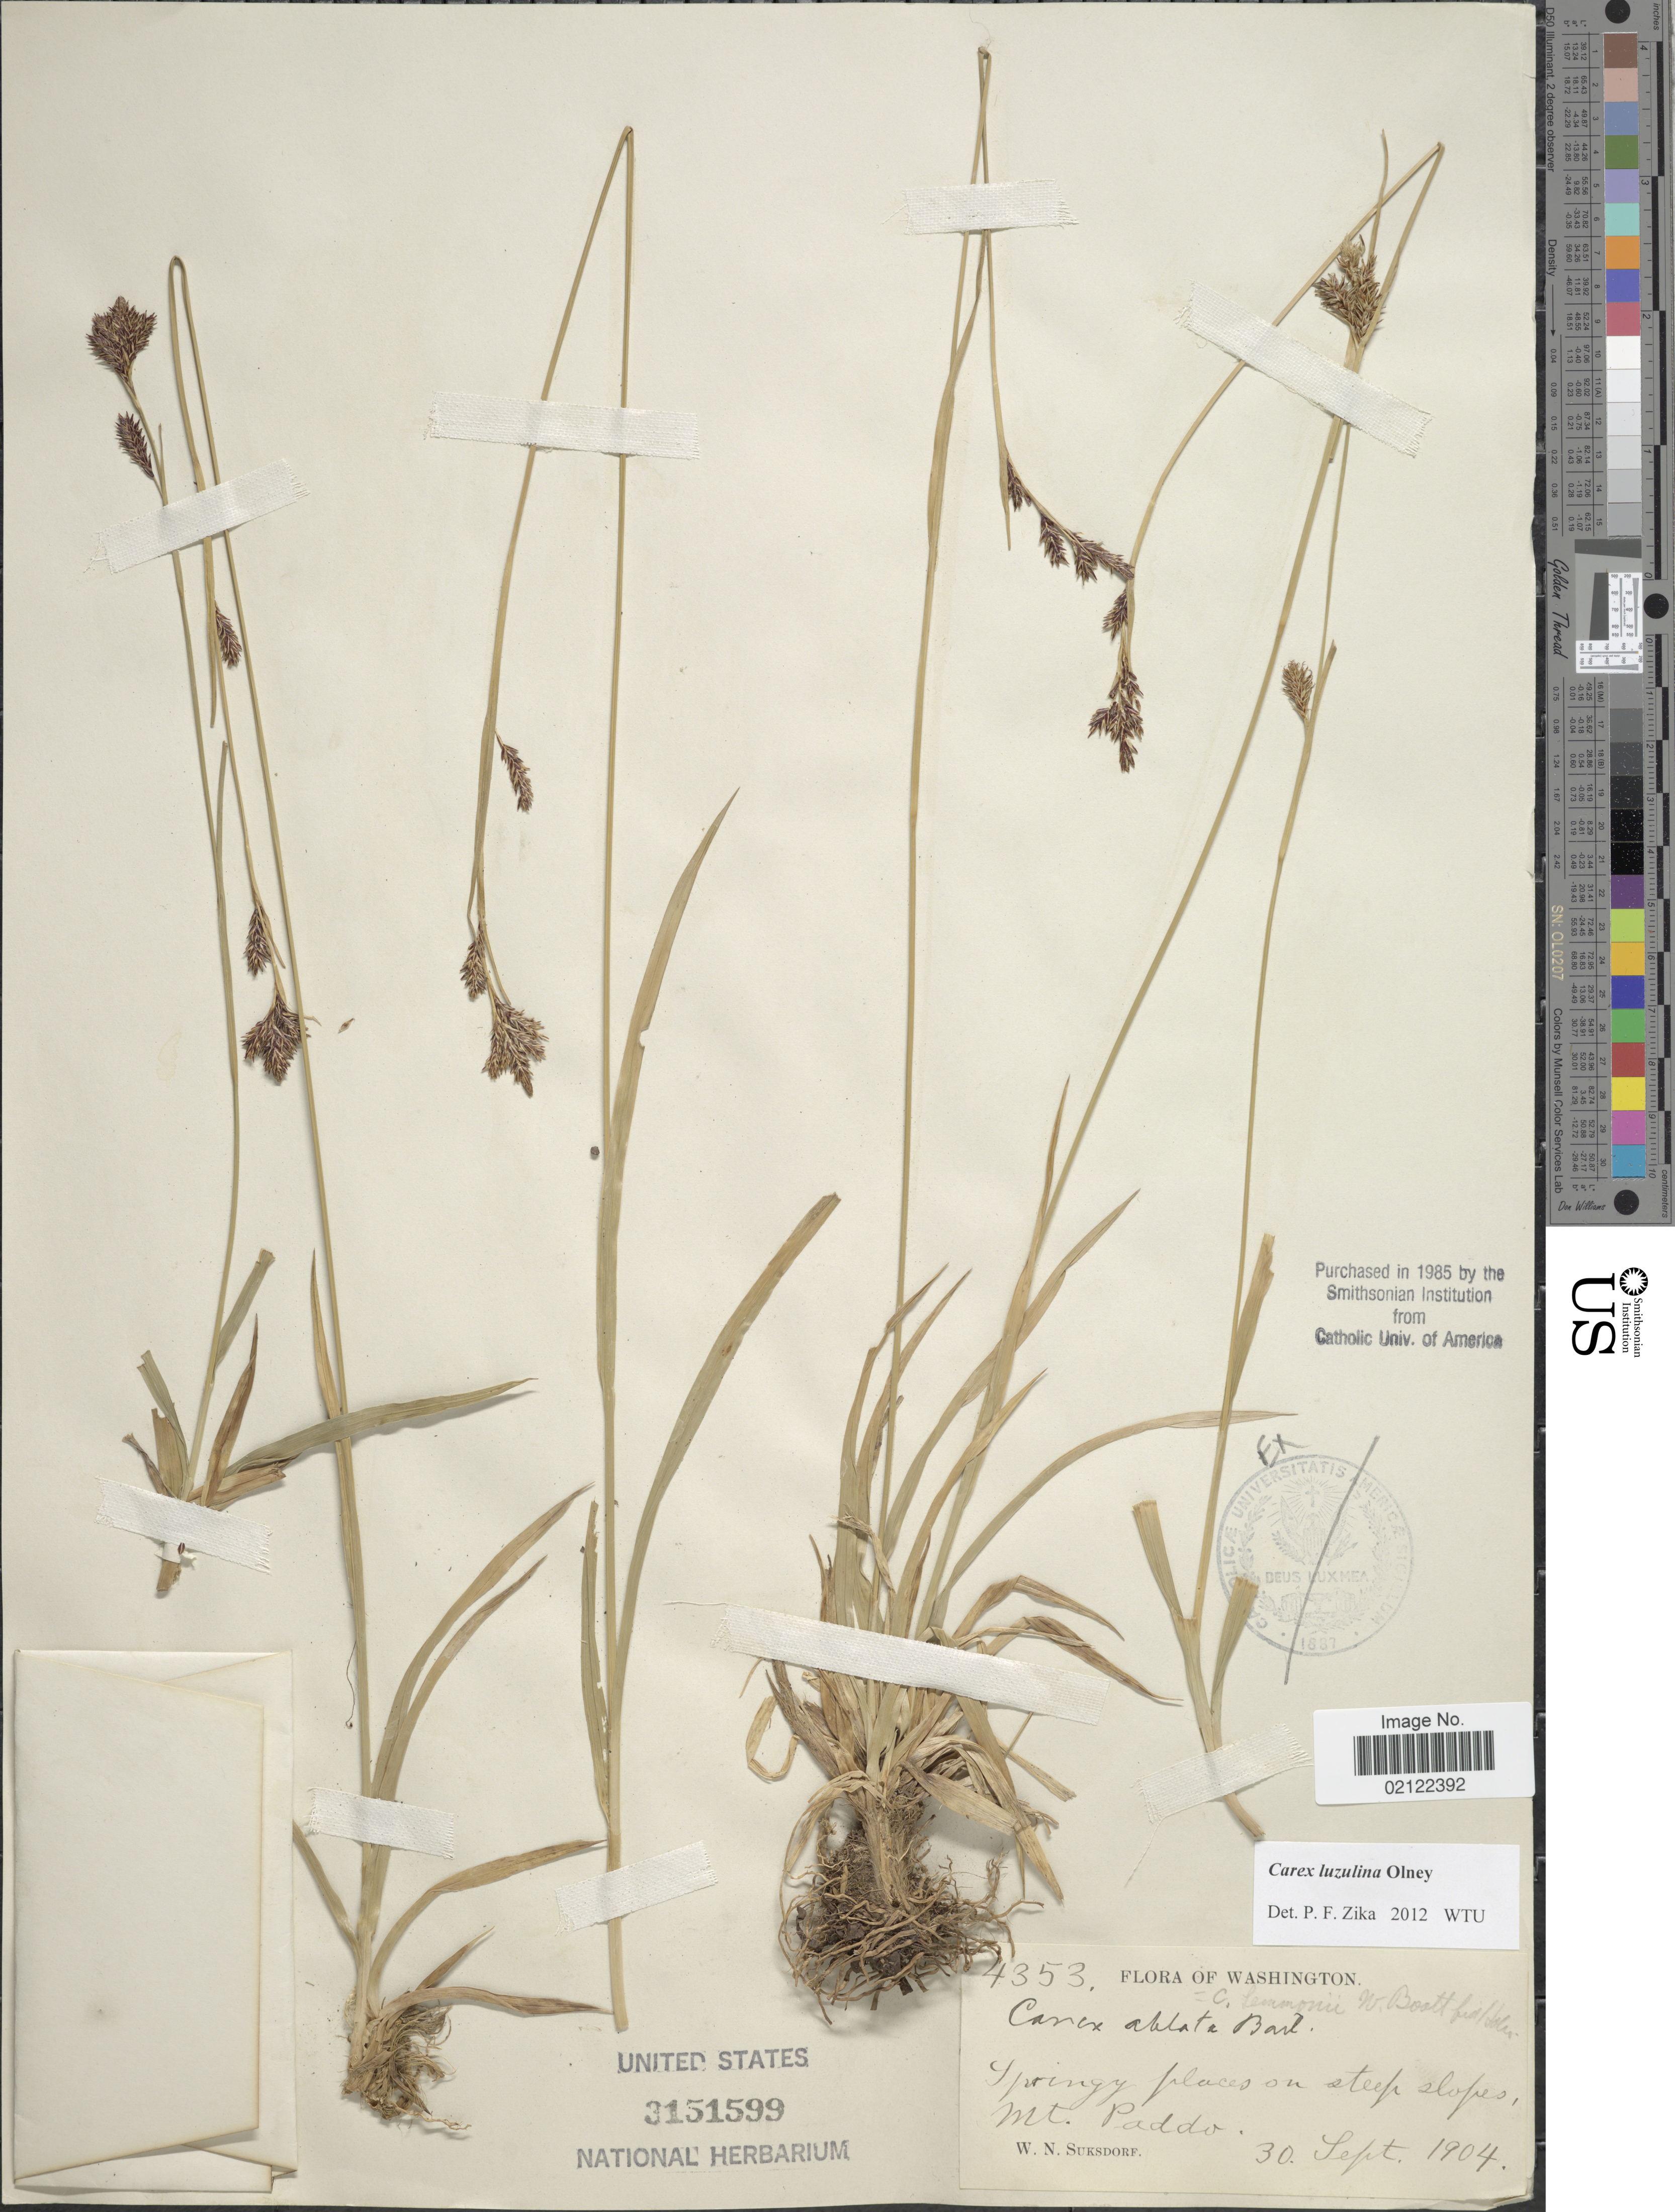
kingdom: Plantae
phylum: Tracheophyta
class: Liliopsida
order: Poales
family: Cyperaceae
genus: Carex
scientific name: Carex luzulina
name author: Olney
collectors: W. N. Suksdorf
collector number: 4353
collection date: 1904-09-30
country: United States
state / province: Washington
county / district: Skamania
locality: Springy places on steep slopes, Mt. Paddo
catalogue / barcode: US 3151599